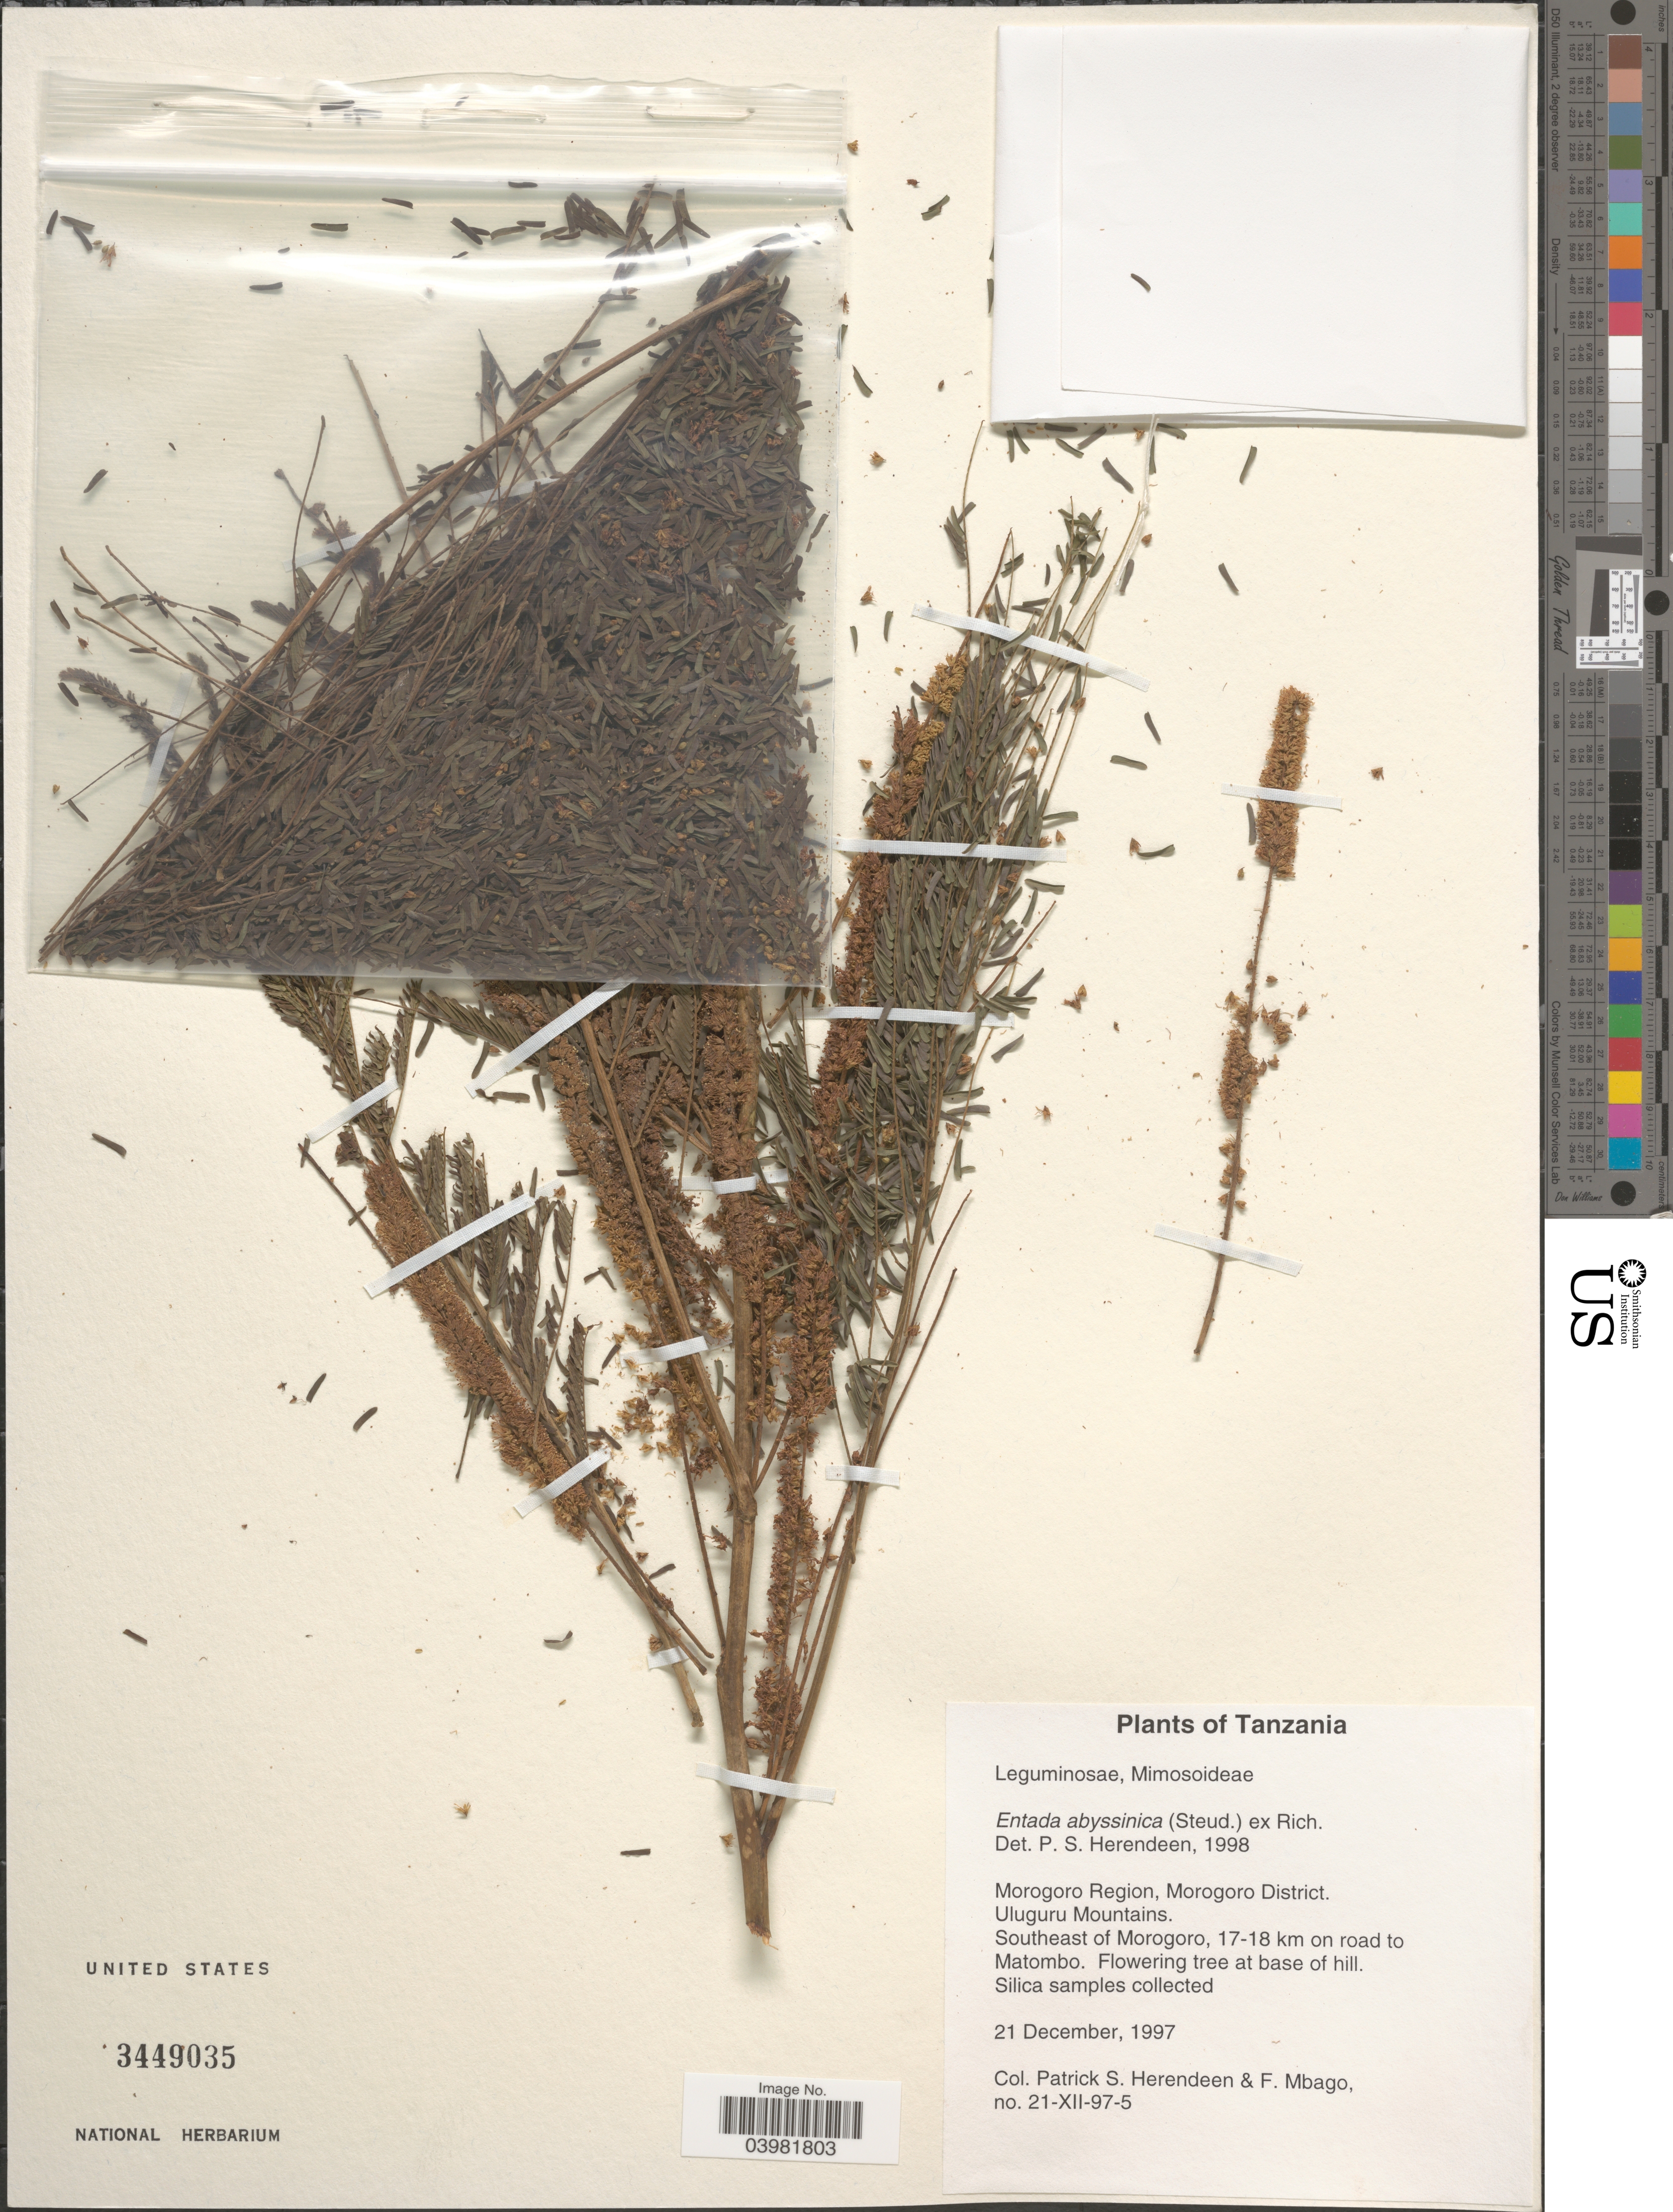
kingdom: Plantae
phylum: Tracheophyta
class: Magnoliopsida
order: Fabales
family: Fabaceae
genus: Entada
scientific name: Entada abyssinica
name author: Steud. ex A. Rich.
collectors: P. S. Herendeen & F. Mbago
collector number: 21-XII-97-5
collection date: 1997-12-21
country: Tanzania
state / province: Morogoro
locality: Morogoro Region, Morogoro District. Uluguru Mountains. Southeast of Morogoro, 17-18 km on road to Matombo. At base of hill.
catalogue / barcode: US 3449035